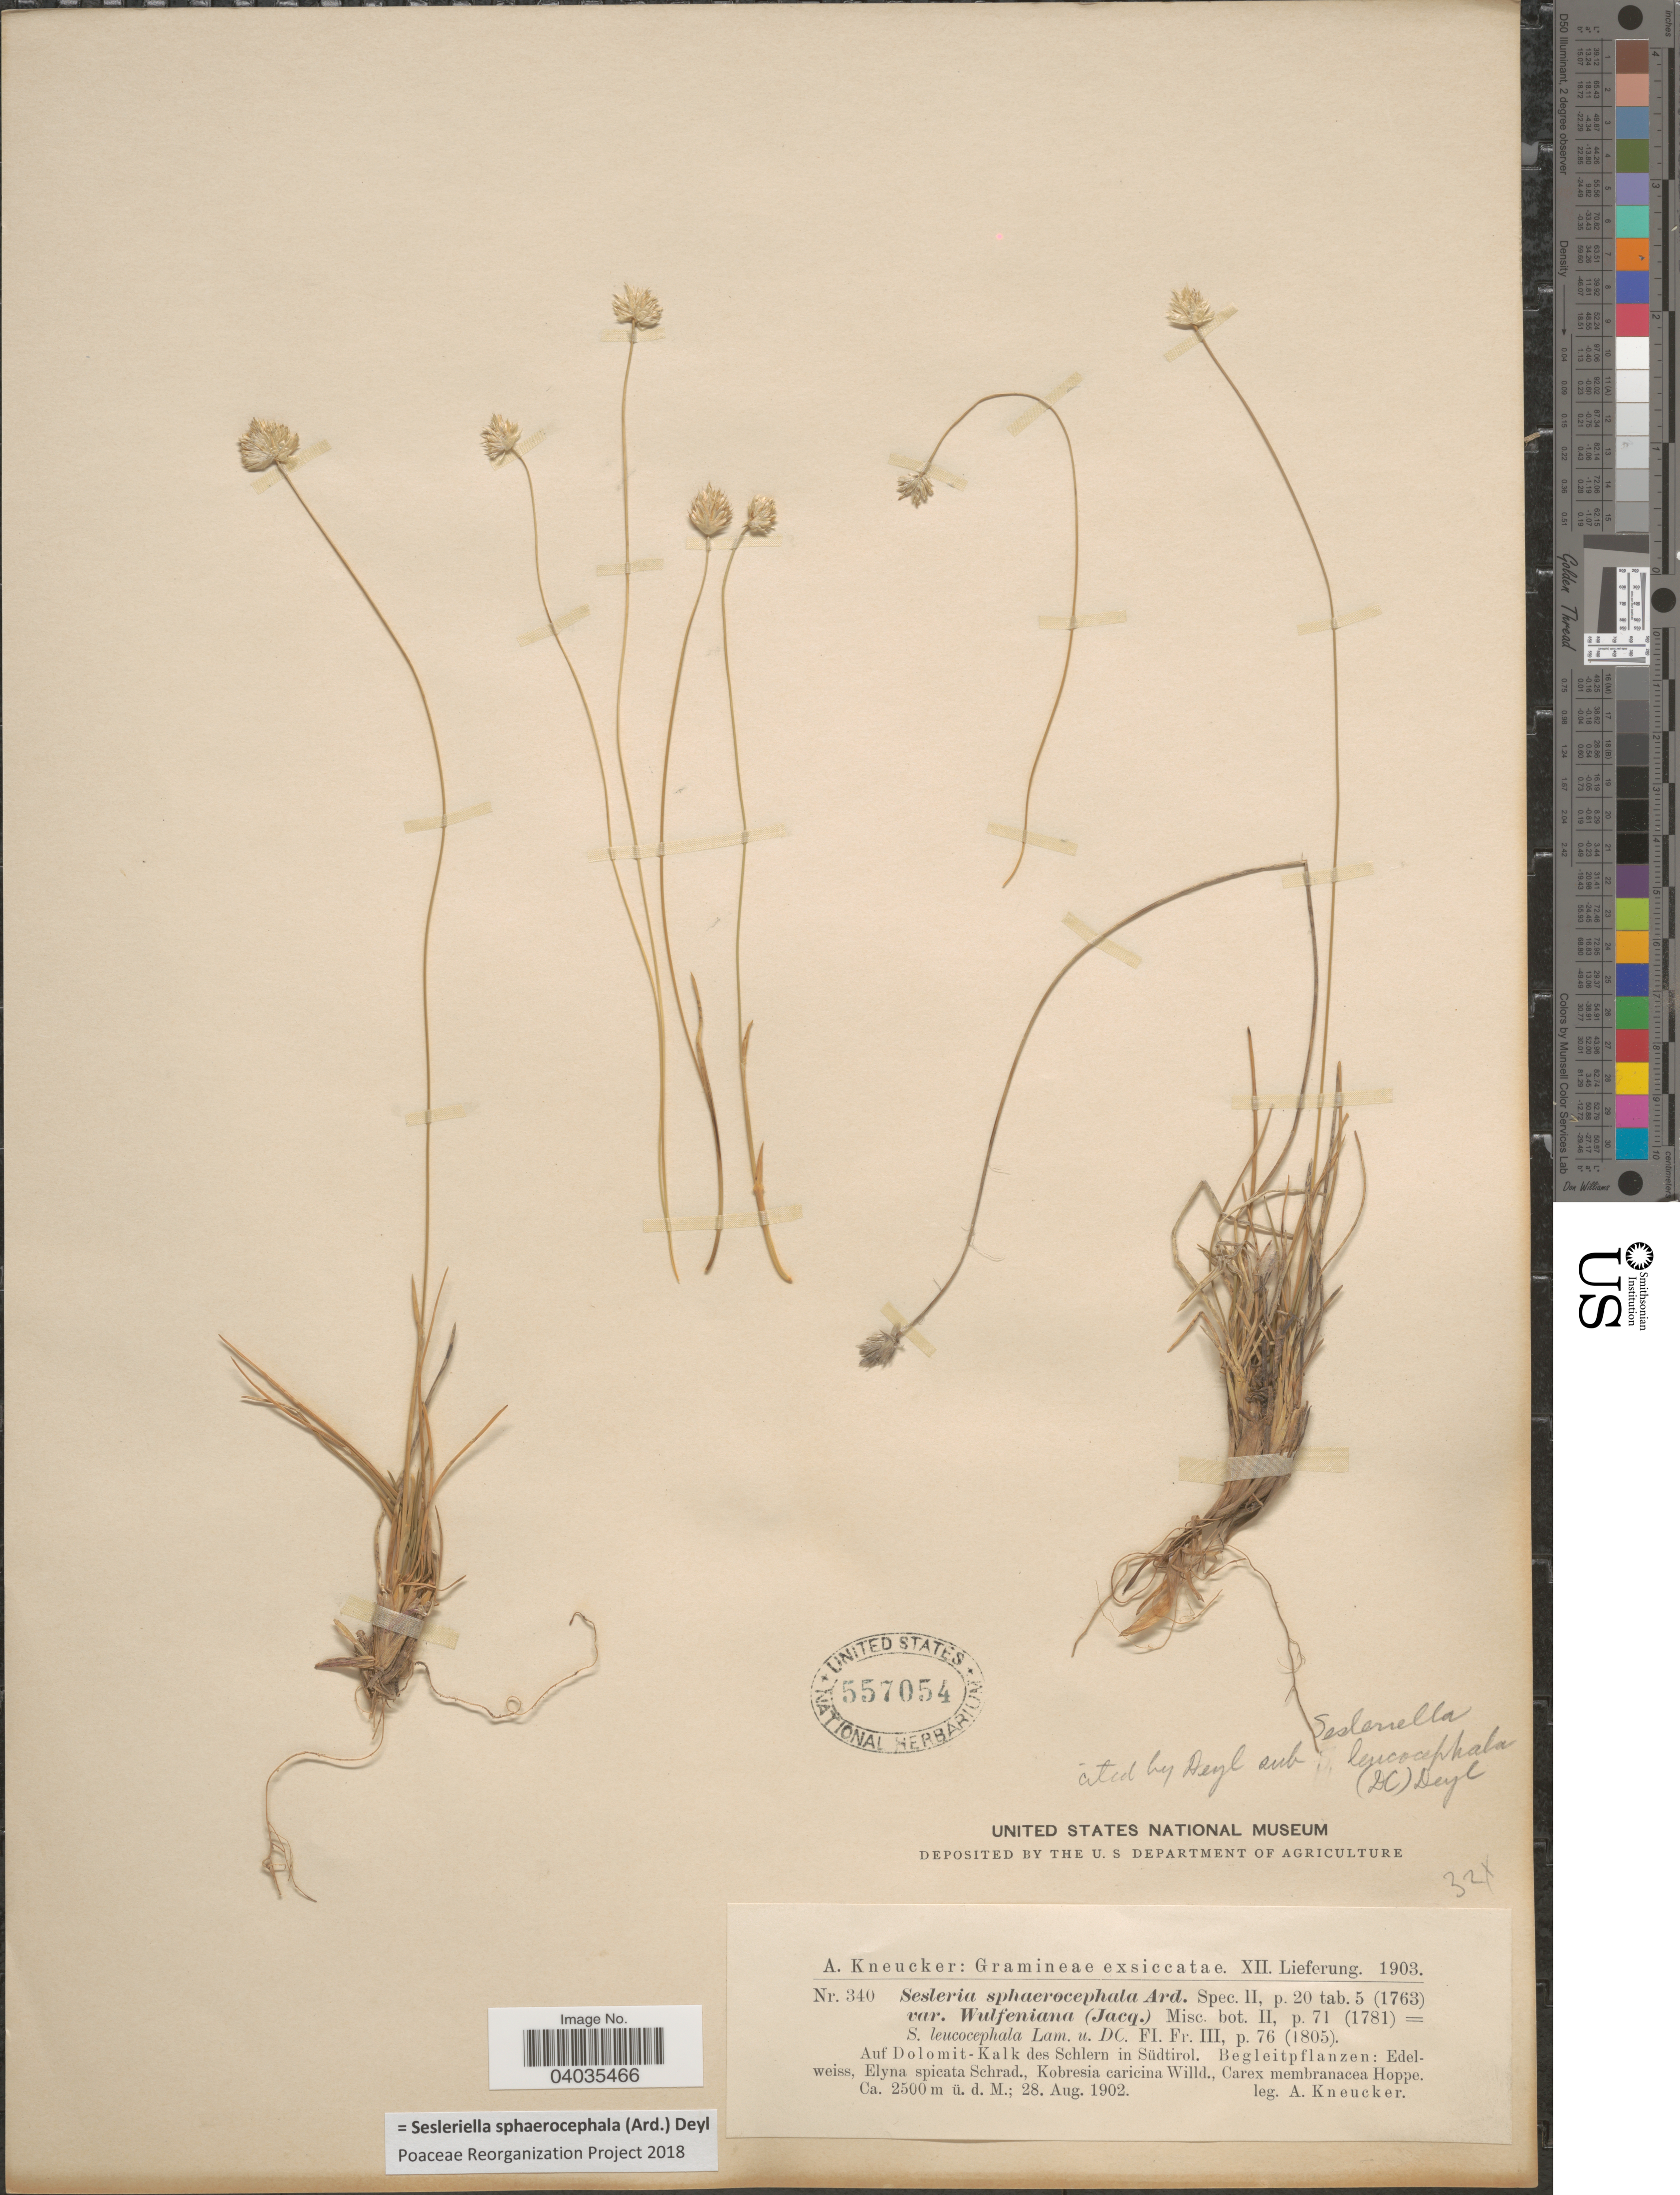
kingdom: Plantae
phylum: Tracheophyta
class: Liliopsida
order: Poales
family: Poaceae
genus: Sesleriella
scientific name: Sesleriella sphaerocephala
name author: (Ard.) Deyl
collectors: A. Kneucker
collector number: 340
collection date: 1902-08-28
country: Italy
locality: Auf Dolomit-Kalk des Schlern in Südtirol.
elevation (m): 2500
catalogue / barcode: US 557054